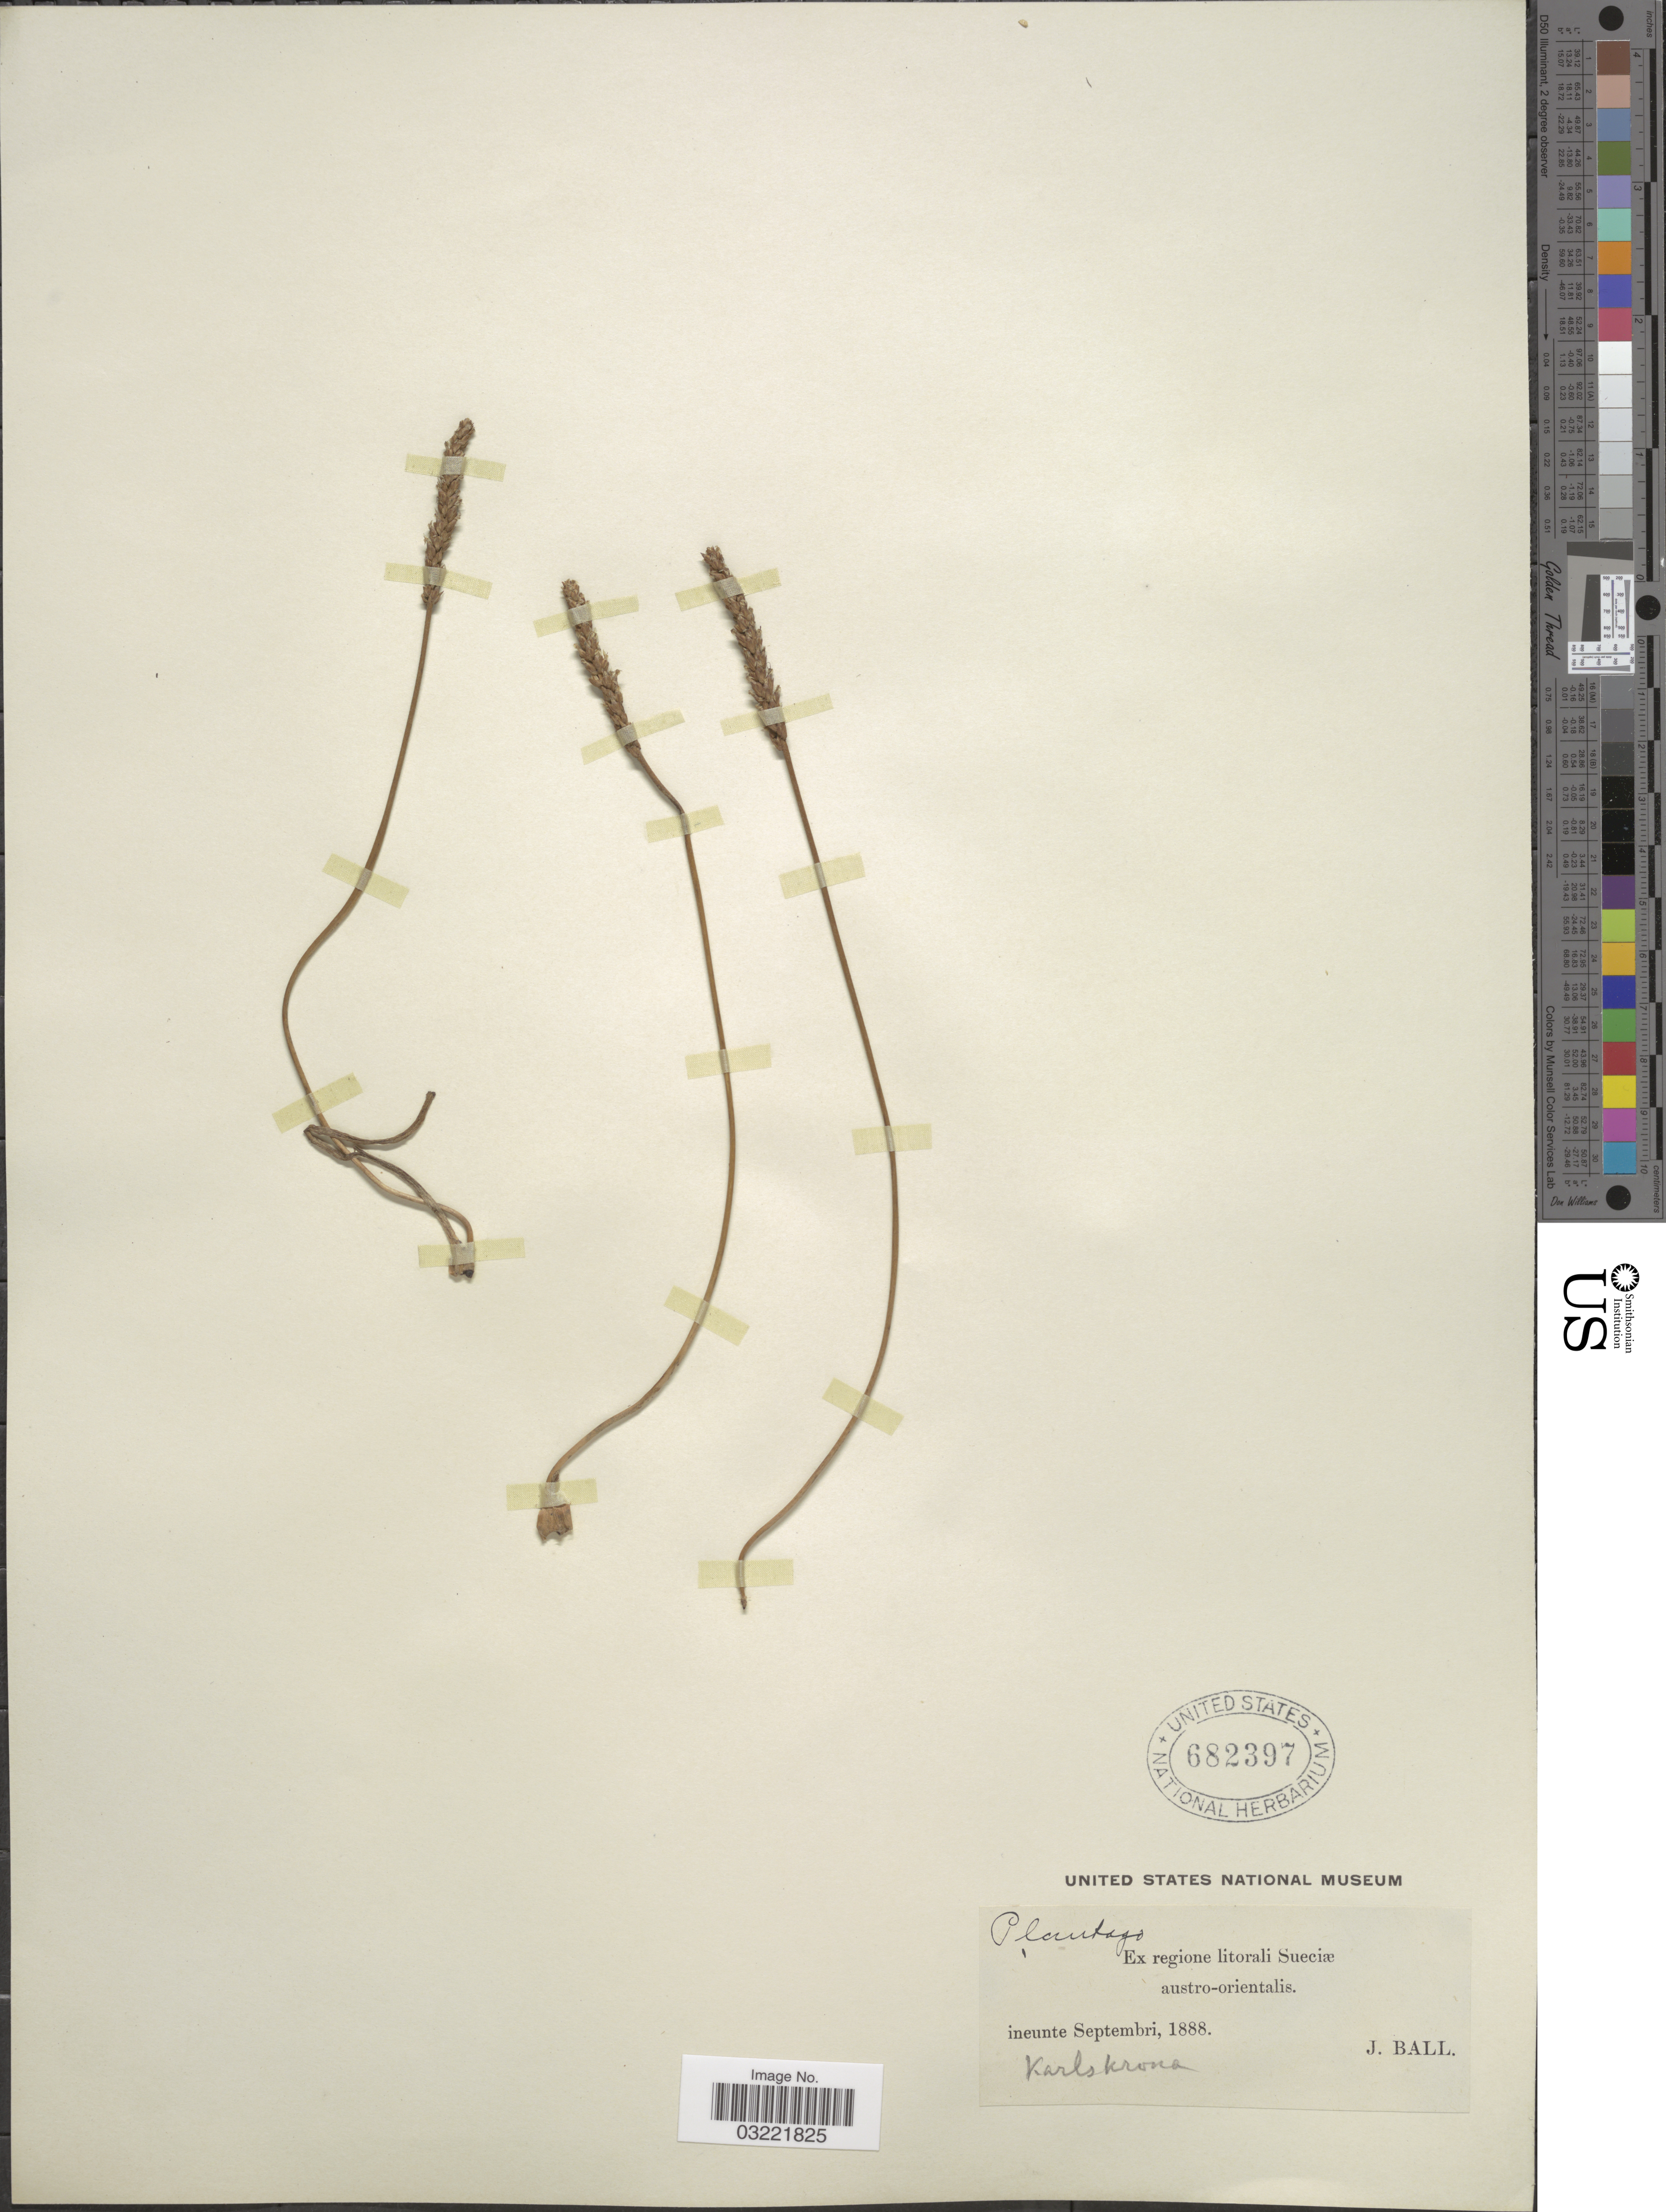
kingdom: Plantae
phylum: Tracheophyta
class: Magnoliopsida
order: Lamiales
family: Plantaginaceae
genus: Plantago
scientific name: Plantago maritima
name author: L.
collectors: J. Ball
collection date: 1888-09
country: Sweden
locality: Ex regione litorali Sueciæ austro-orientalis. Karskrona.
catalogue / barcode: US 682397